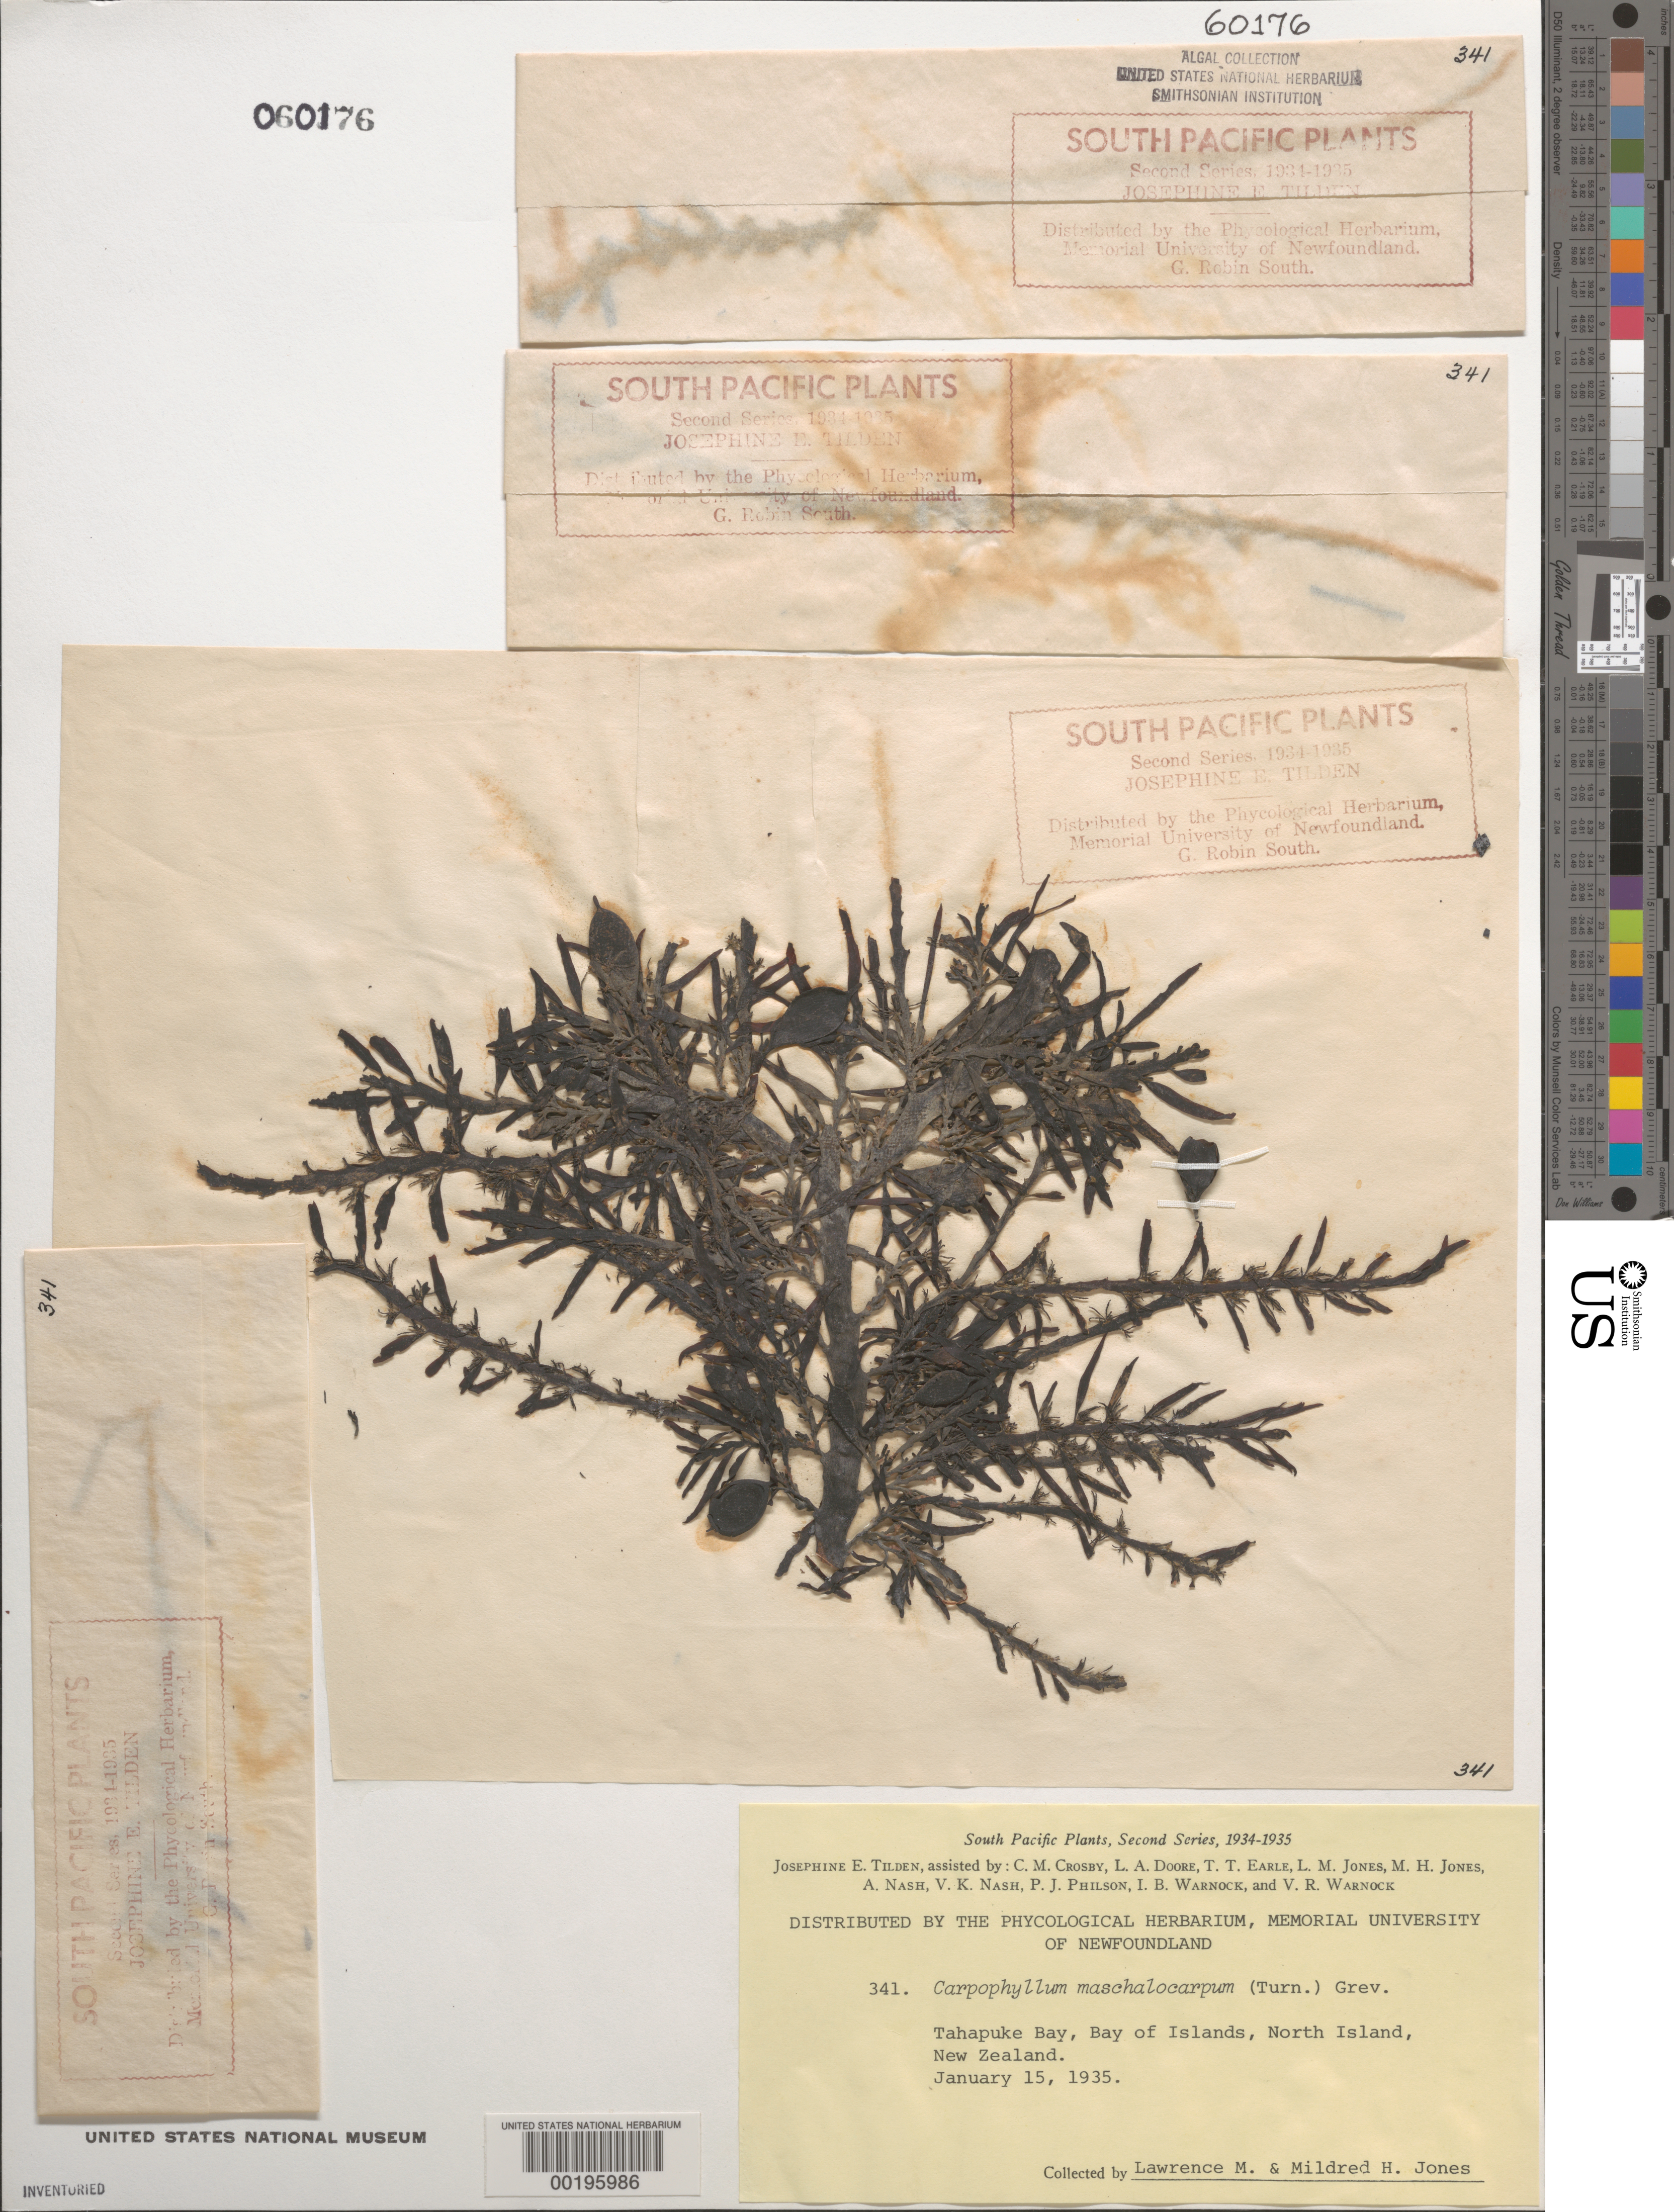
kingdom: Chromista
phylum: Ochrophyta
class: Phaeophyceae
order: Fucales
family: Sargassaceae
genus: Carpophyllum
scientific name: Carpophyllum maschalocarpum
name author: (Turner) Grev.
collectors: L. M. Jones & M. H. Jones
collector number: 341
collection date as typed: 15 Jan 1935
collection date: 1935-01-15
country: New Zealand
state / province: Northland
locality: Tahapuke bay, bay of islands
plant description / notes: Tilden, South Pacific Plants, Second Series, 1934-1935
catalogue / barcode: US 60176